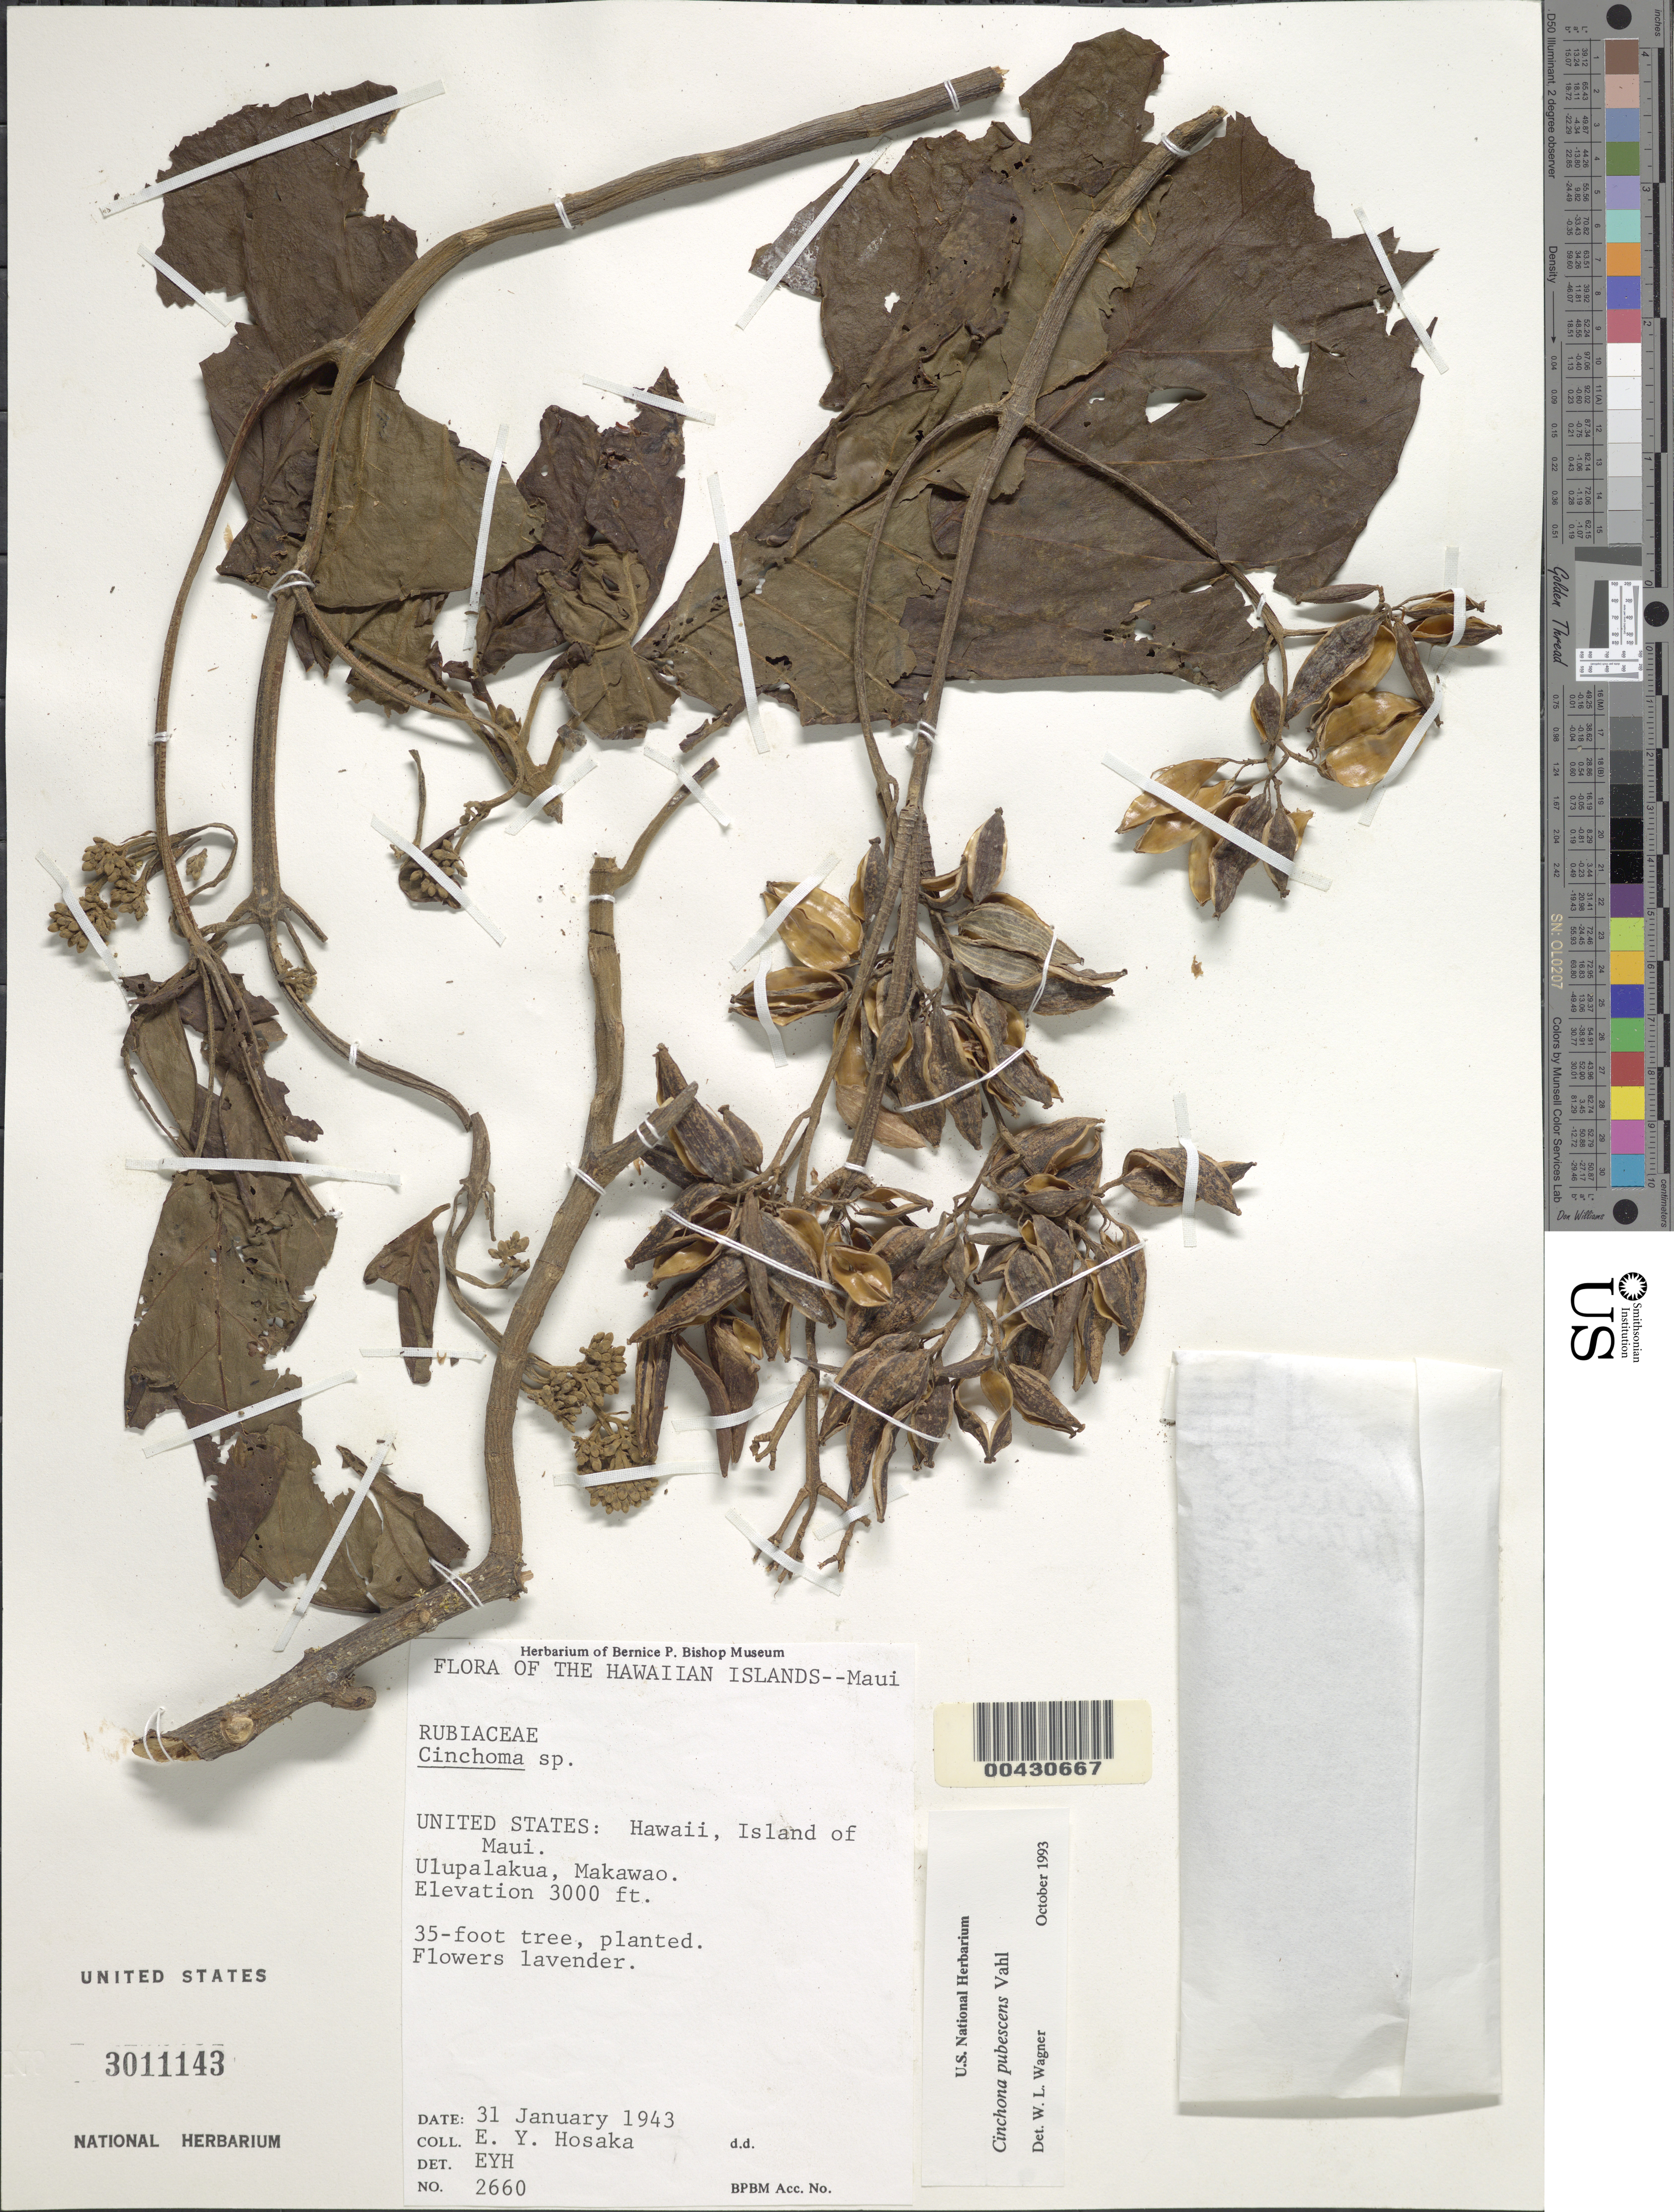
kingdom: Plantae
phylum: Tracheophyta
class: Magnoliopsida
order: Gentianales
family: Rubiaceae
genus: Cinchona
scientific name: Cinchona pubescens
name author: Vahl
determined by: Wagner, W. L., (BOT), Smithsonian Institution - National Museum of Natural History (UNITED STATES)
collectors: E. Y. Hosaka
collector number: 2660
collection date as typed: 31 Jan 1943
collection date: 1943-01-31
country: United States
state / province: Hawaii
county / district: Maui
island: Maui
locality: Ulupalakua, Makawao.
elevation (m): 914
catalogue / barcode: US 3011143